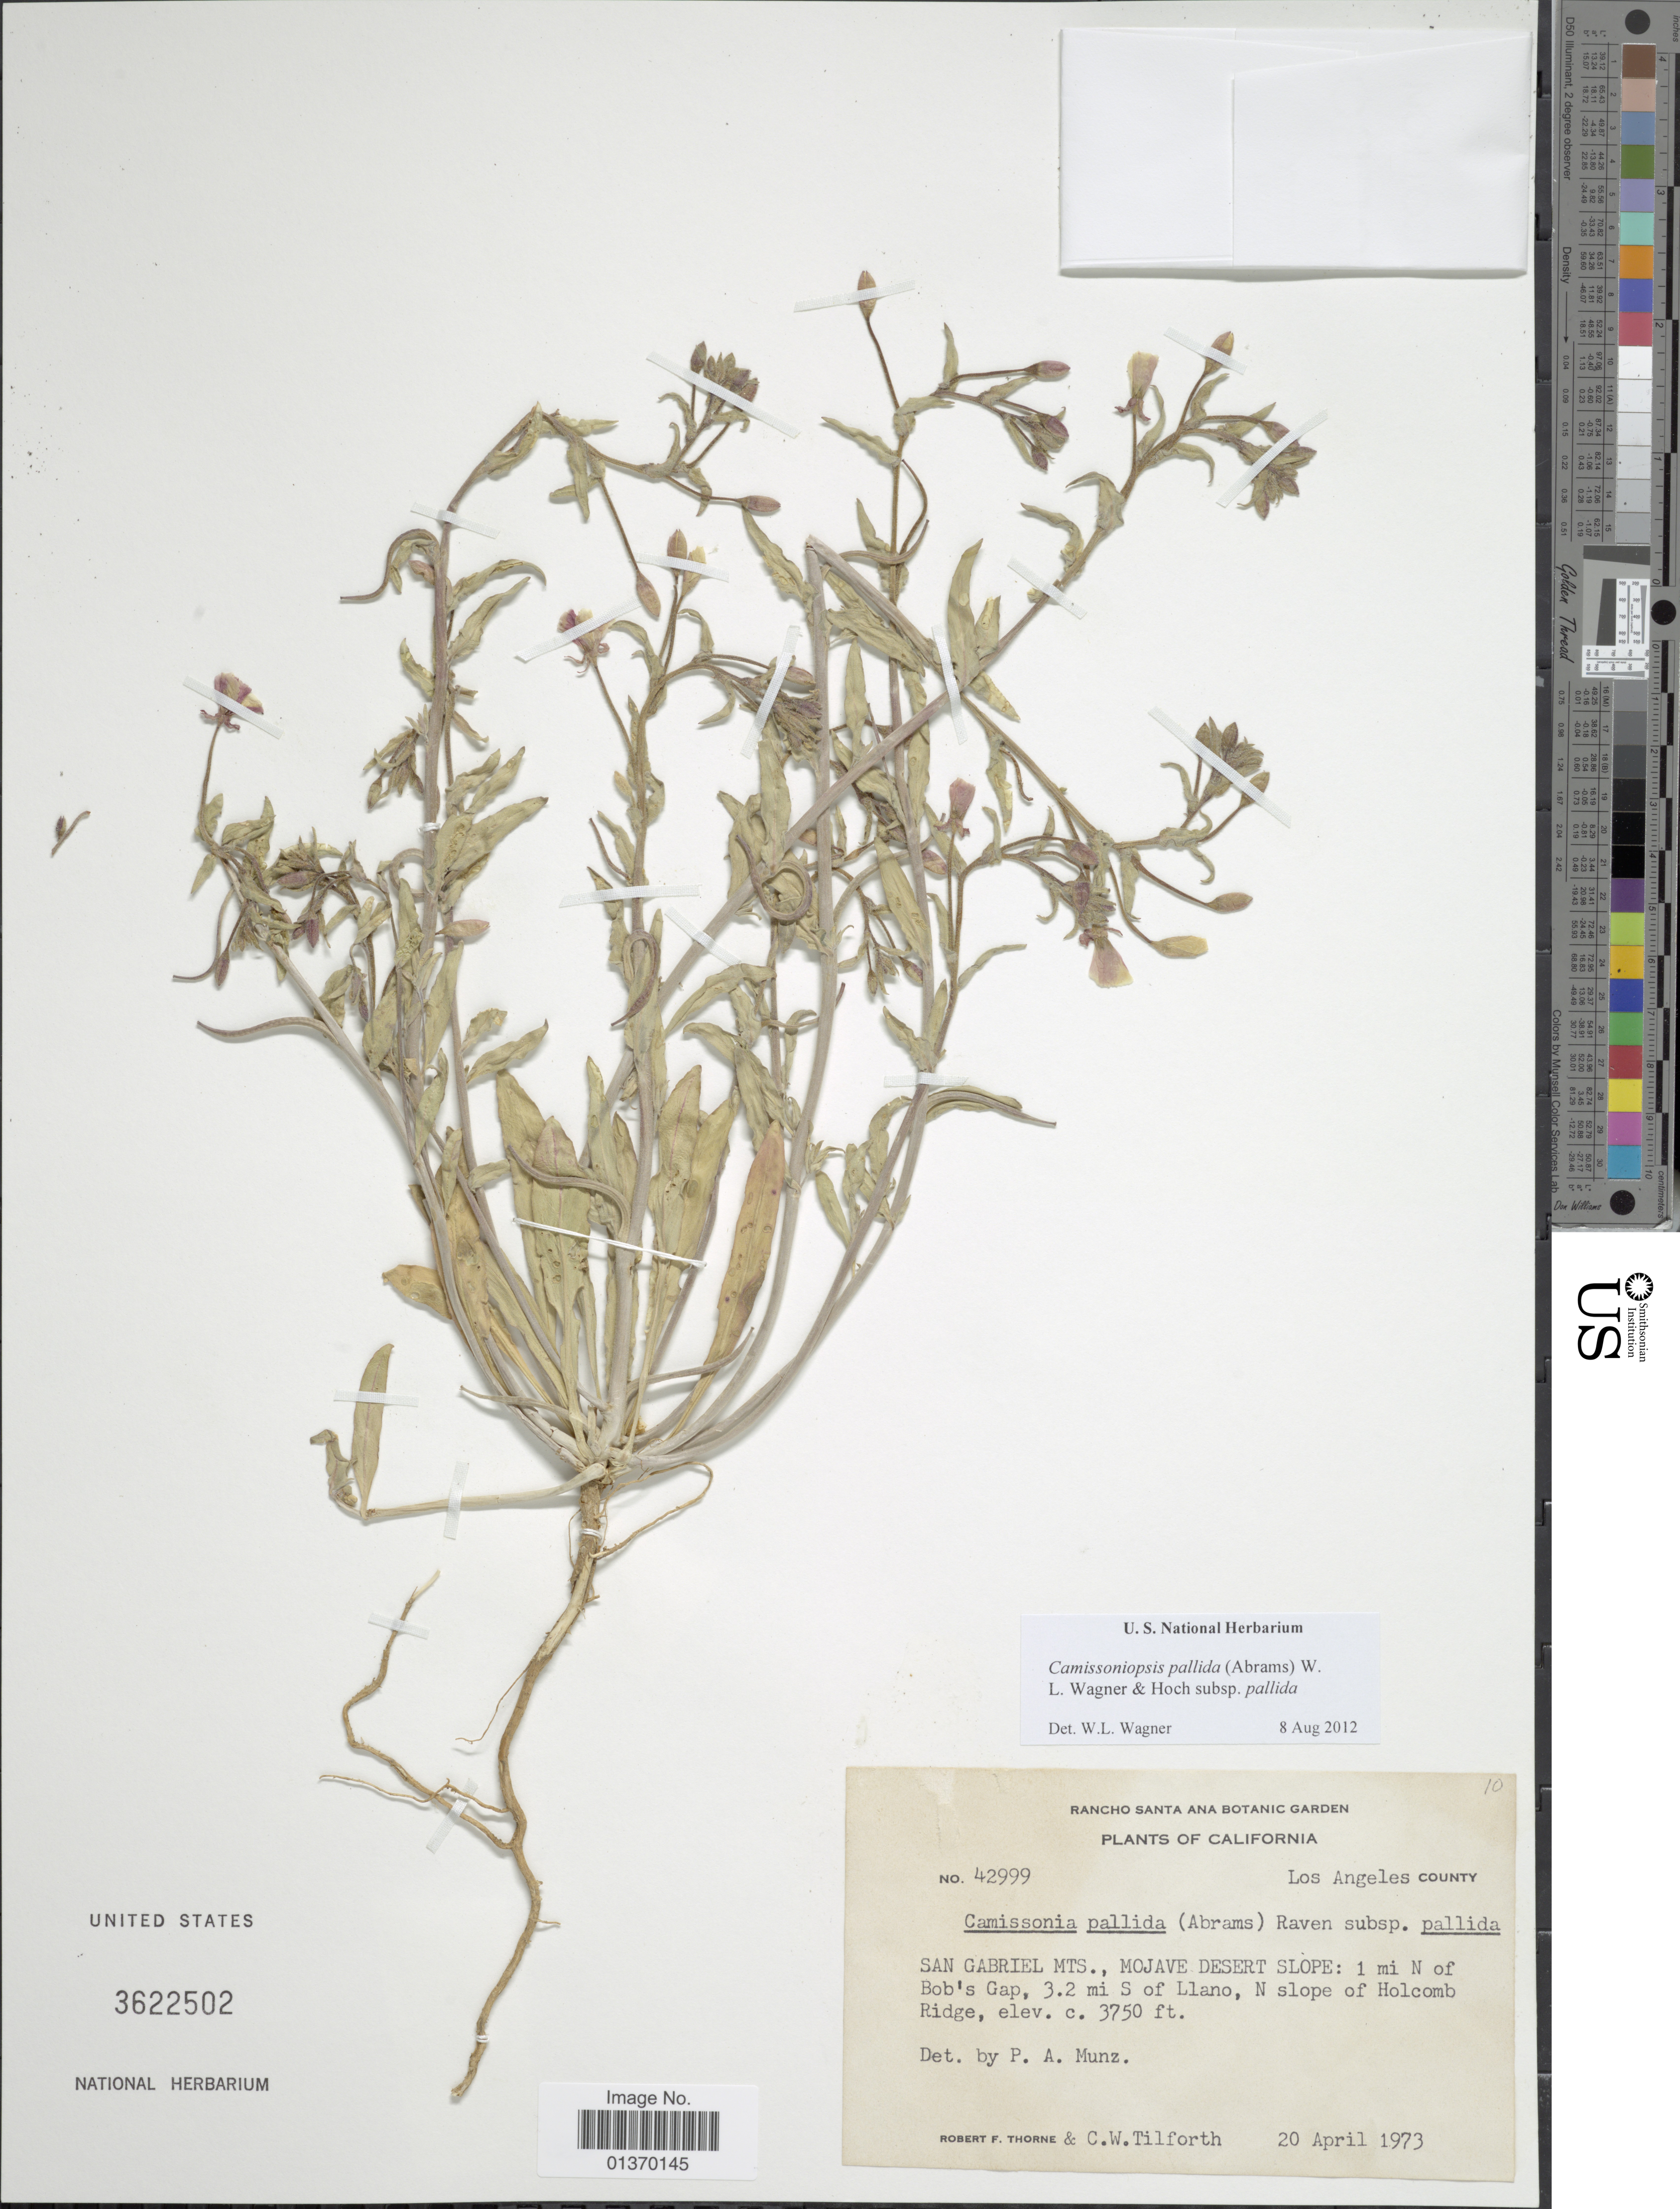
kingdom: Plantae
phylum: Tracheophyta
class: Magnoliopsida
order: Myrtales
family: Onagraceae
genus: Camissoniopsis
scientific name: Camissoniopsis pallida subsp. pallida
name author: (Abrams) W.L. Wagner & Hoch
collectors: R. F. Thorne & C. Tilforth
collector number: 42999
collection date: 1973-04-20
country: United States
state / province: California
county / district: Los Angeles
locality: San Gabriel Mts, Mojave Desert Slope: 1 mi N of Bob's Gap, 3.2 mi S of Llano, N slope of Holcomb Ridge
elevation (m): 1143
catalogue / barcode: US 3622502